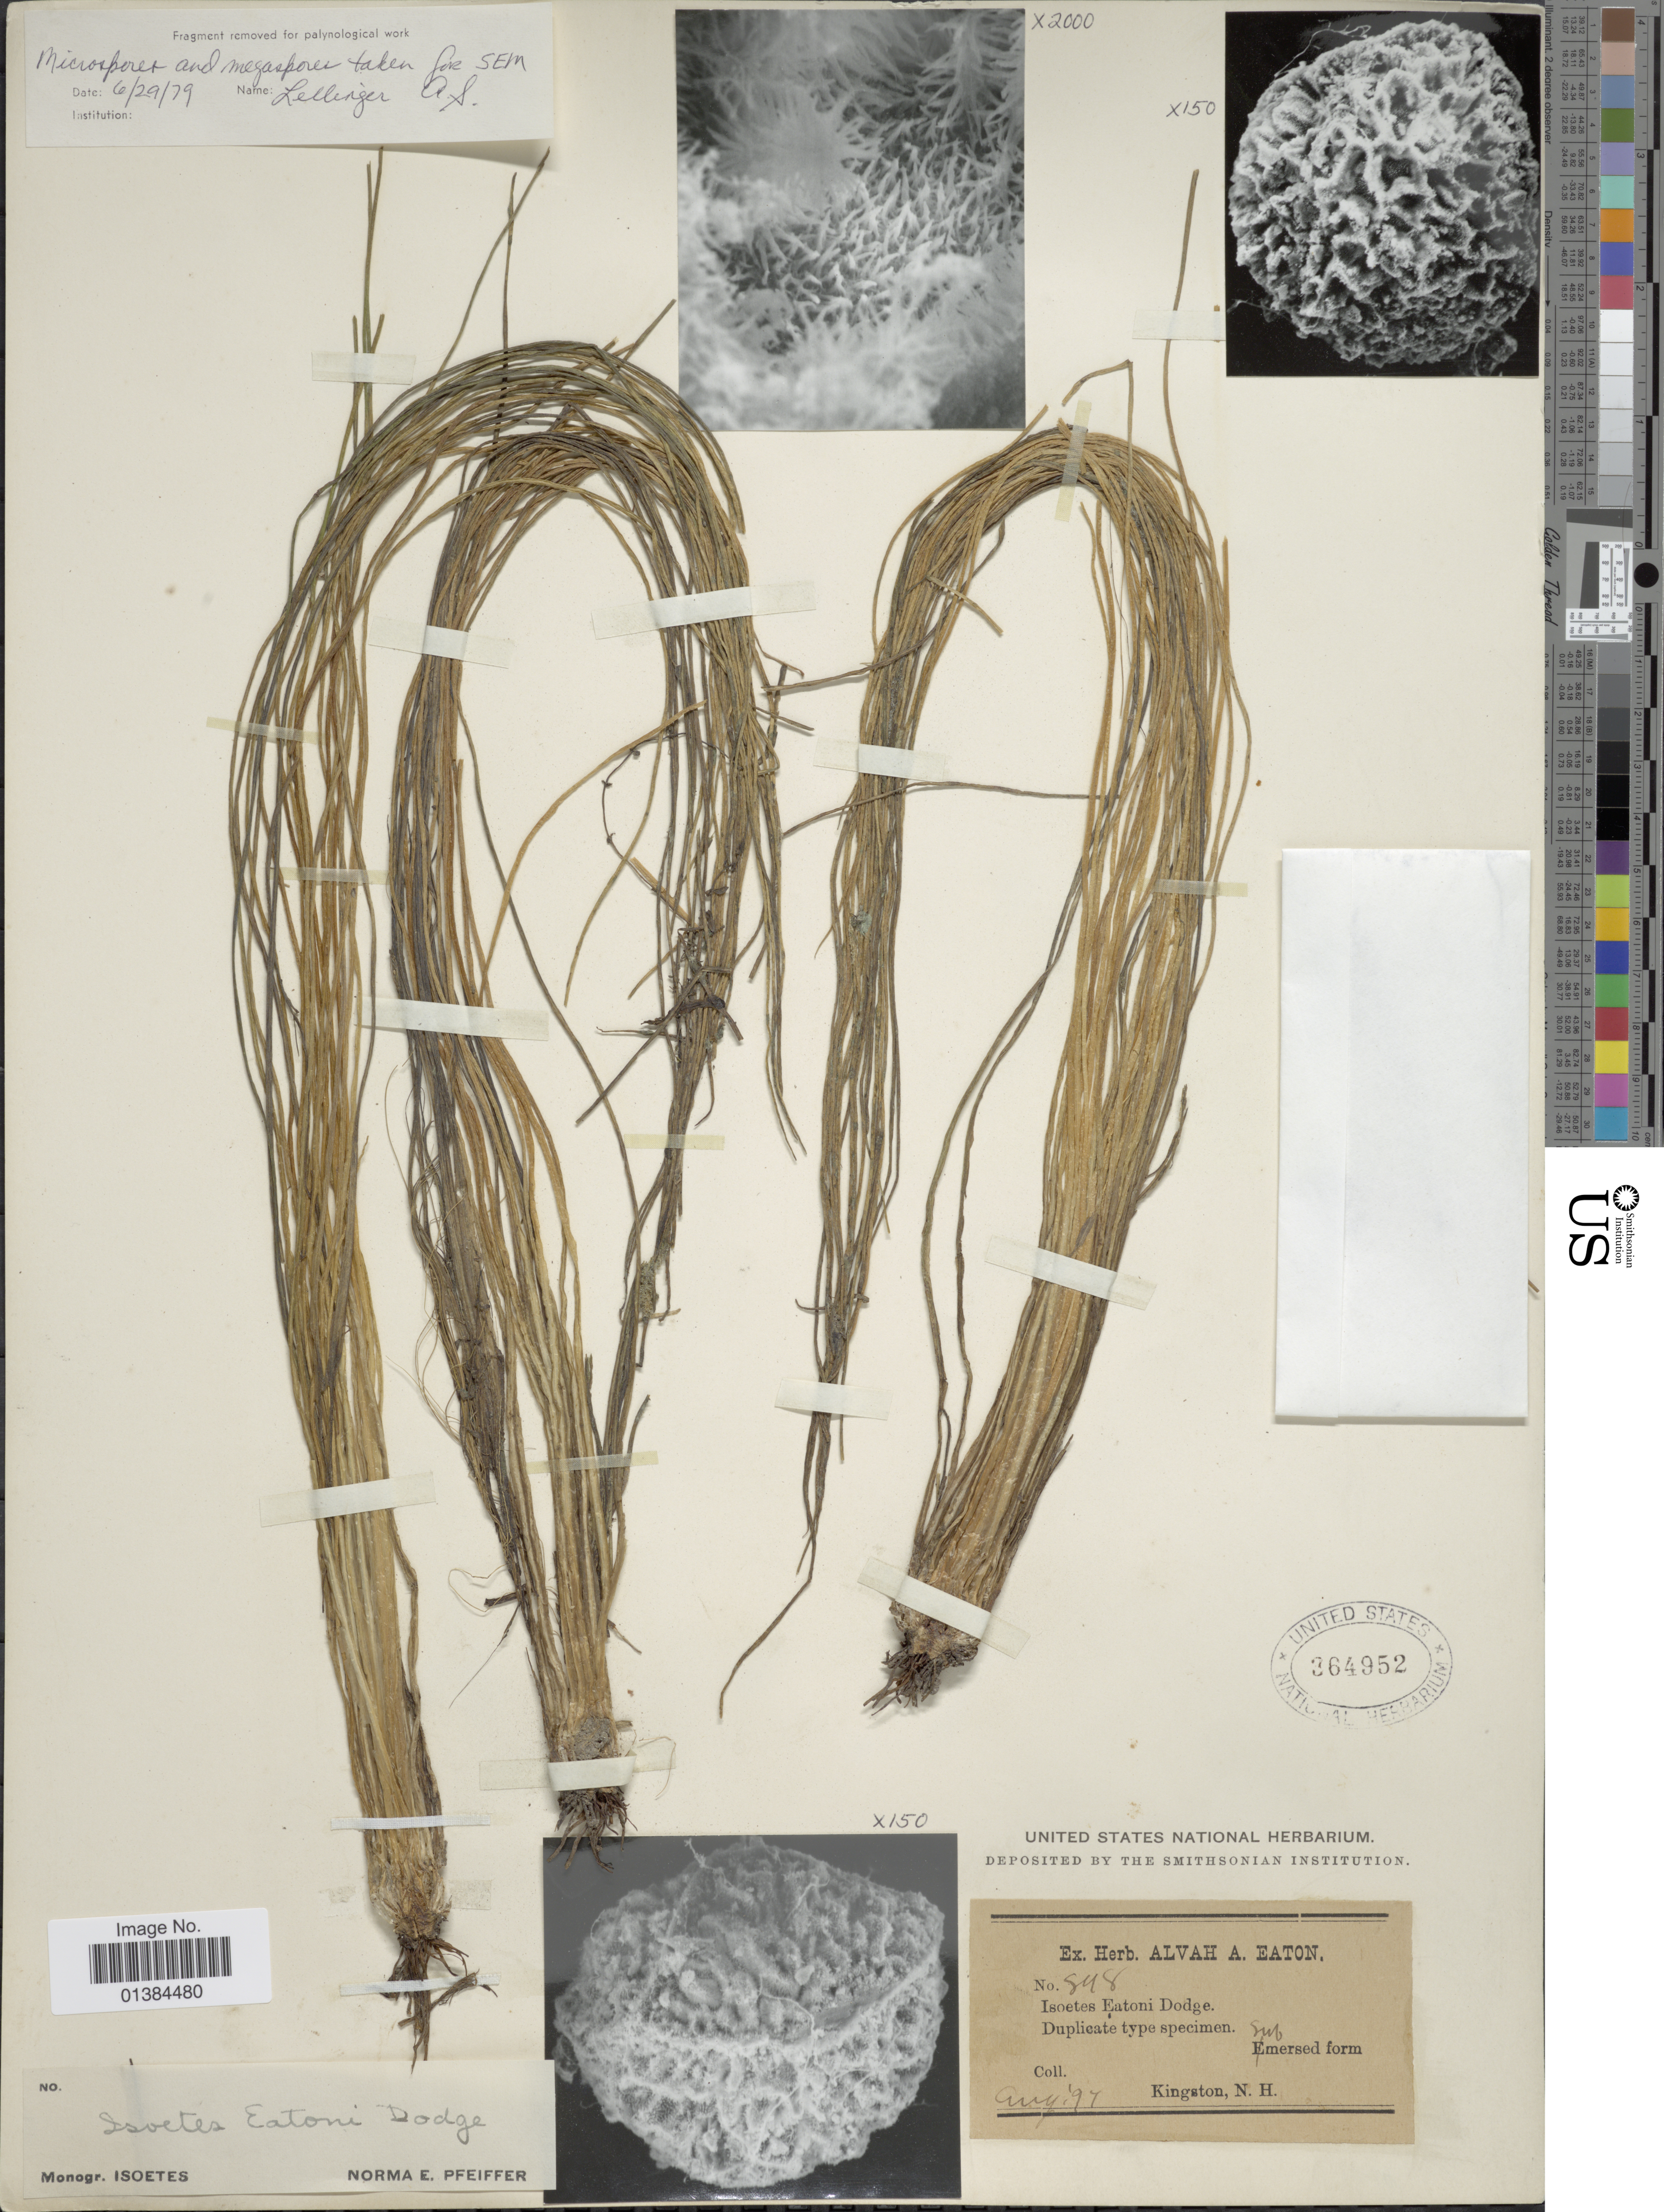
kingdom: Plantae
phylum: Tracheophyta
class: Lycopodiopsida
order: Isoetales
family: Isoetaceae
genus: Isoetes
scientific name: Isoetes eatonii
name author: R. Dodge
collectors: ex herb. Alvah A. Eaton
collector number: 848*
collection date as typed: Transcribed d/m/y: /8/97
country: United States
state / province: New Hampshire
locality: Kingston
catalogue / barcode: US 364952